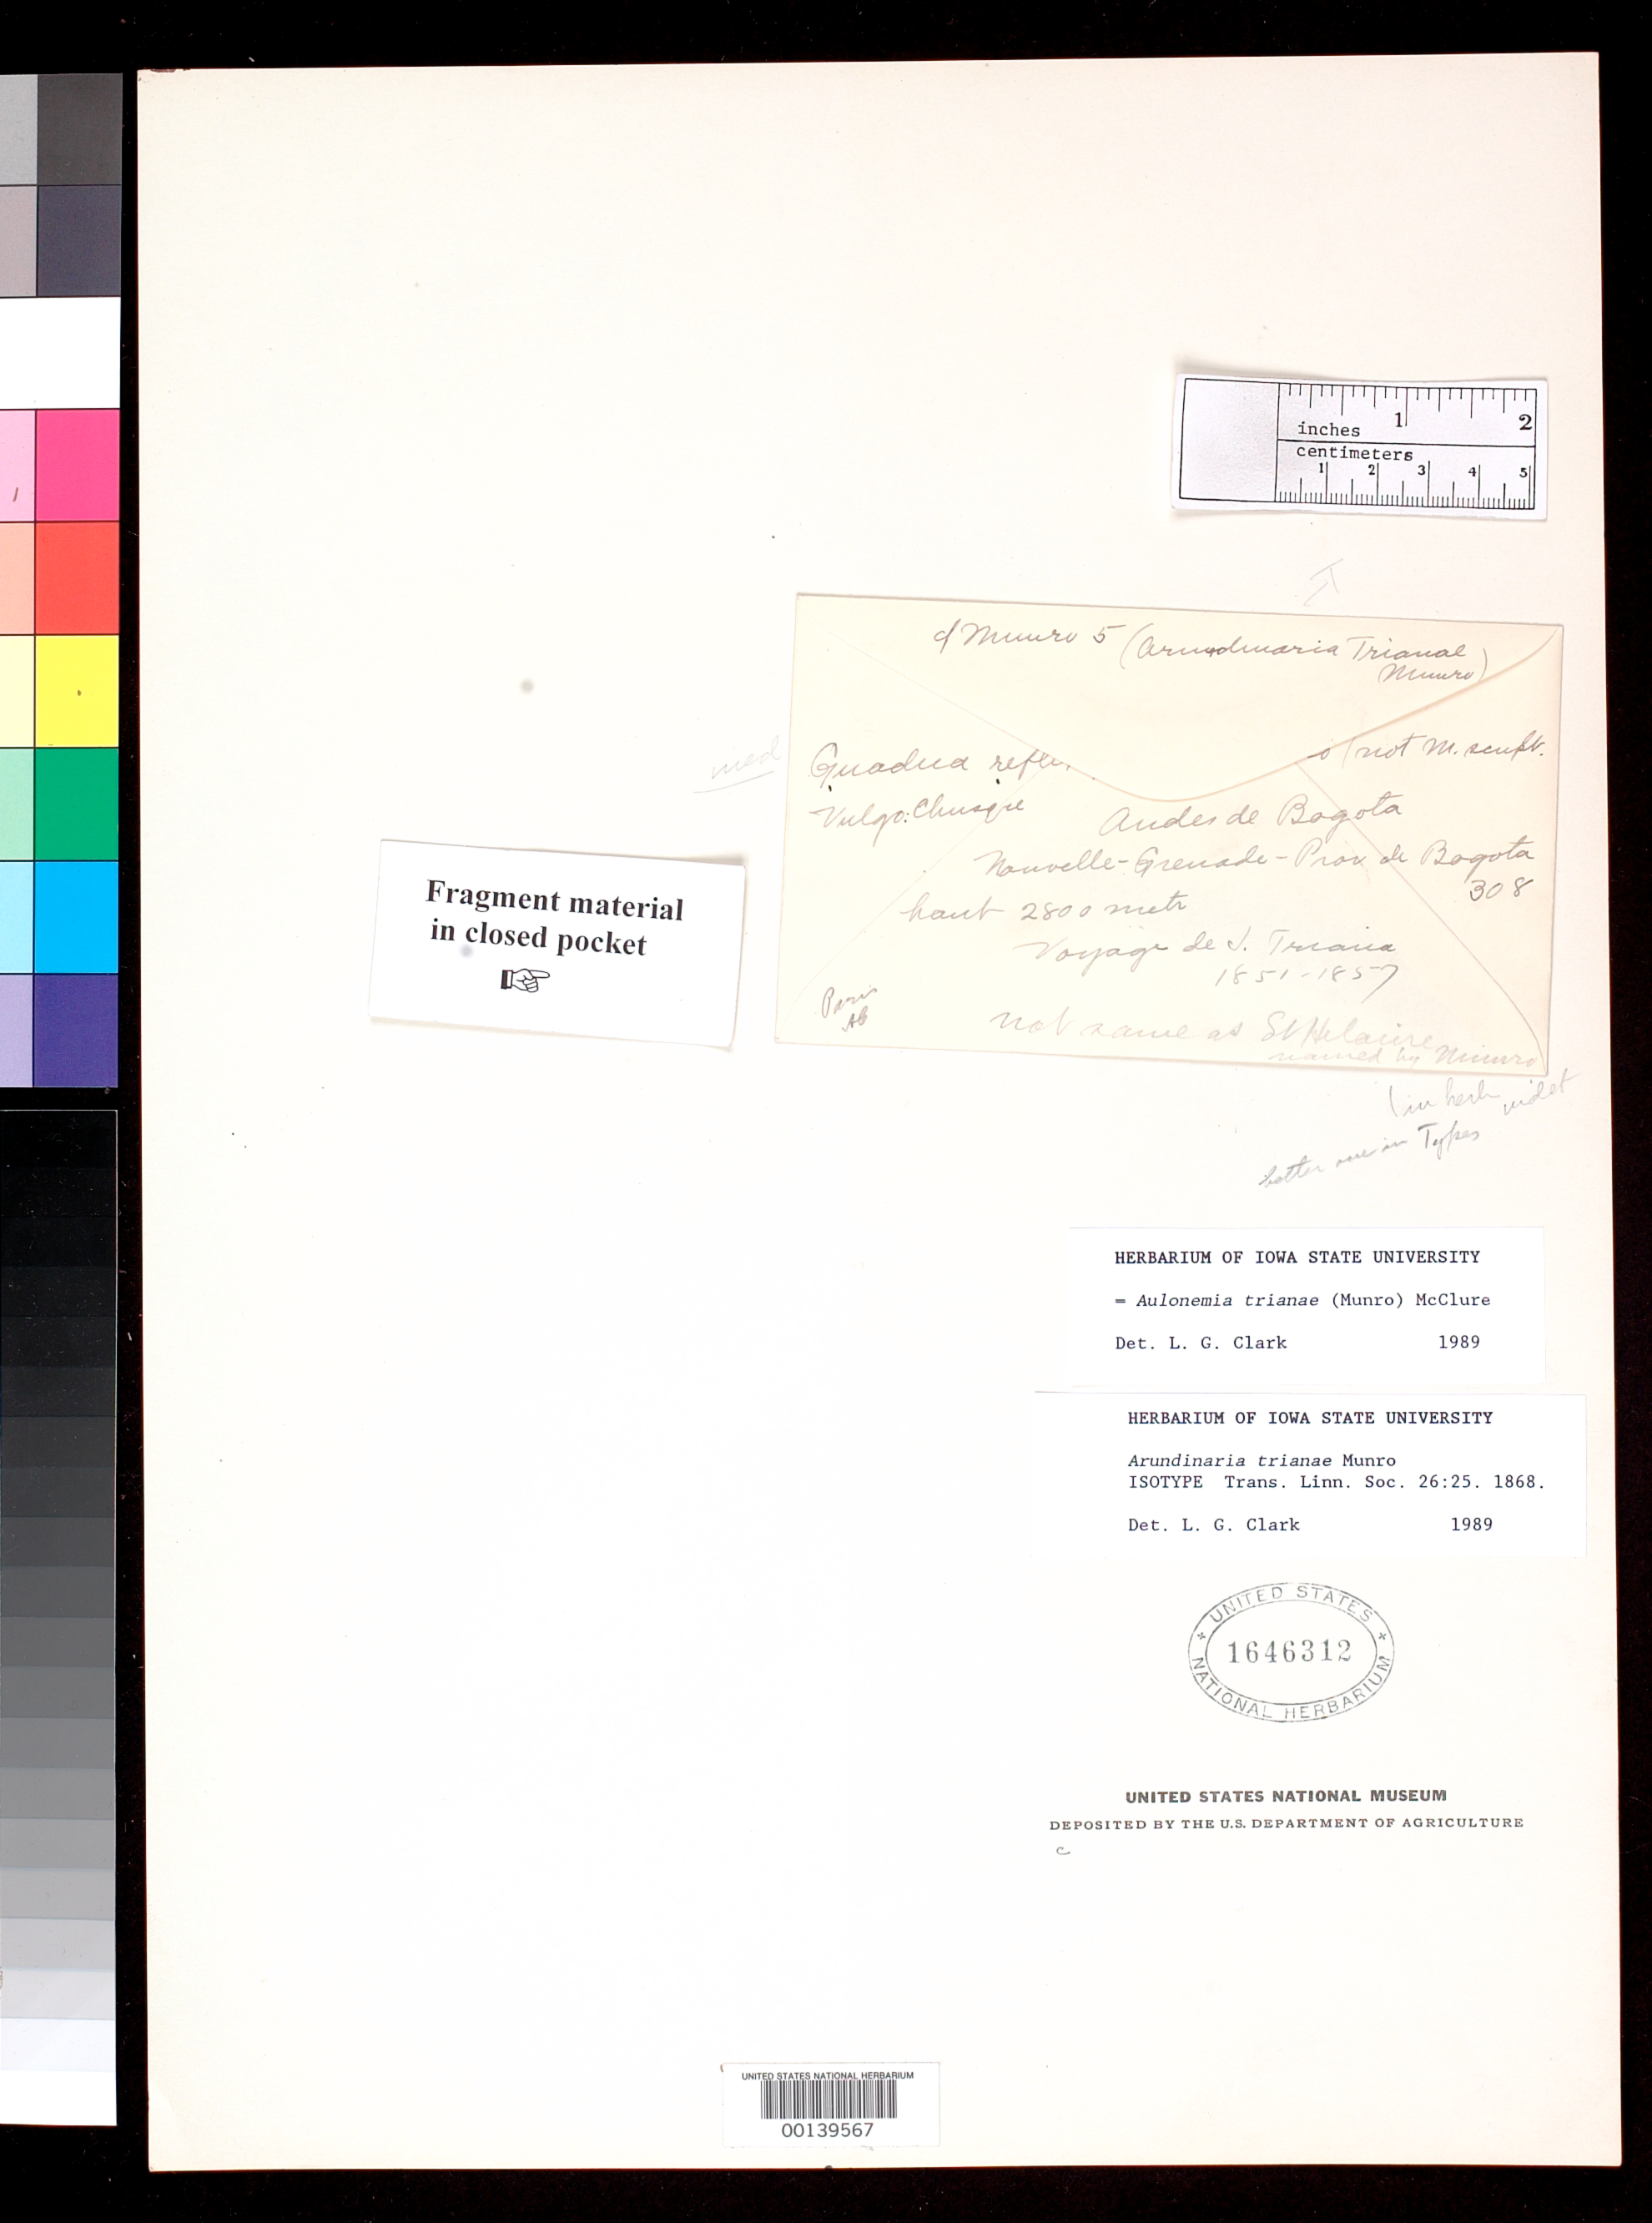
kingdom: Plantae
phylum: Tracheophyta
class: Liliopsida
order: Poales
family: Poaceae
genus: Arundinaria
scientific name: Arundinaria trianae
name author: Munro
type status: Isotype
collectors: J. J. Triana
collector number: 308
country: Colombia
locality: Bogota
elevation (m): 853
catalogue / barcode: US 1646312